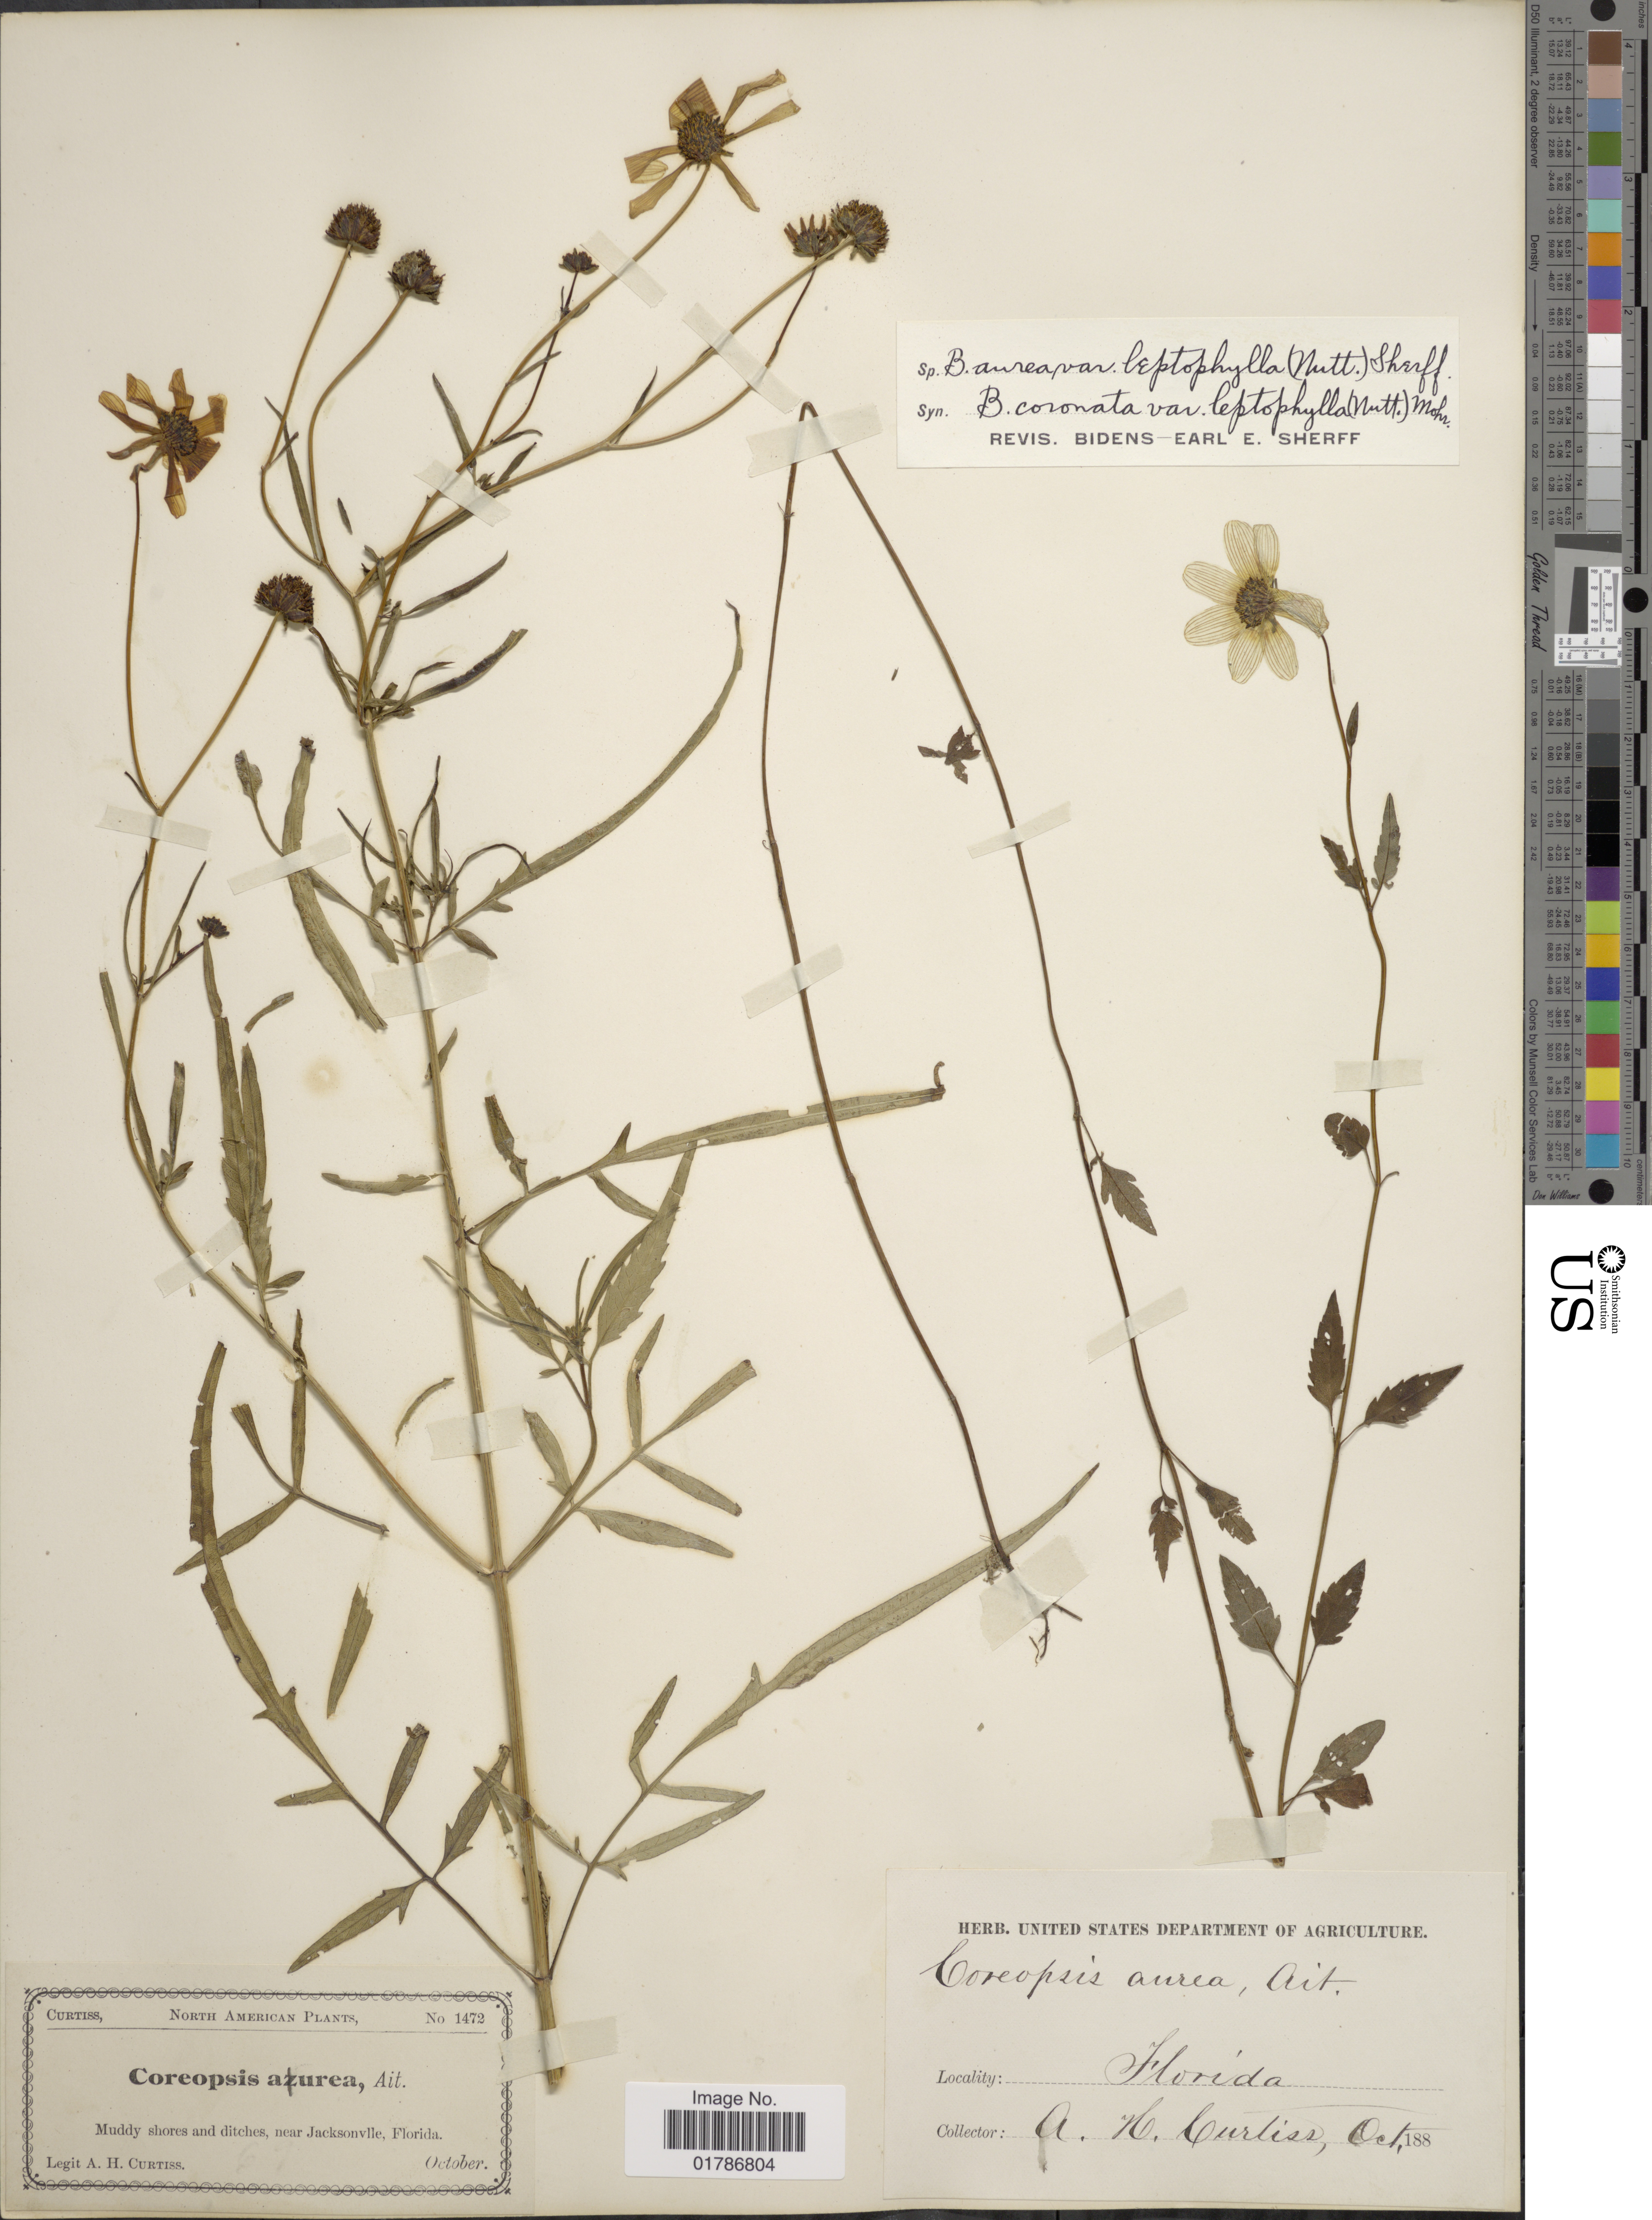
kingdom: Plantae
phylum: Tracheophyta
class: Magnoliopsida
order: Asterales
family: Asteraceae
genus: Bidens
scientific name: Bidens mitis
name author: (Michx.) Sherff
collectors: A. H. Curtiss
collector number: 1472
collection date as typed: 188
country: United States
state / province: Florida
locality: Muddy shores and ditches, near Jacksonvillem Florida